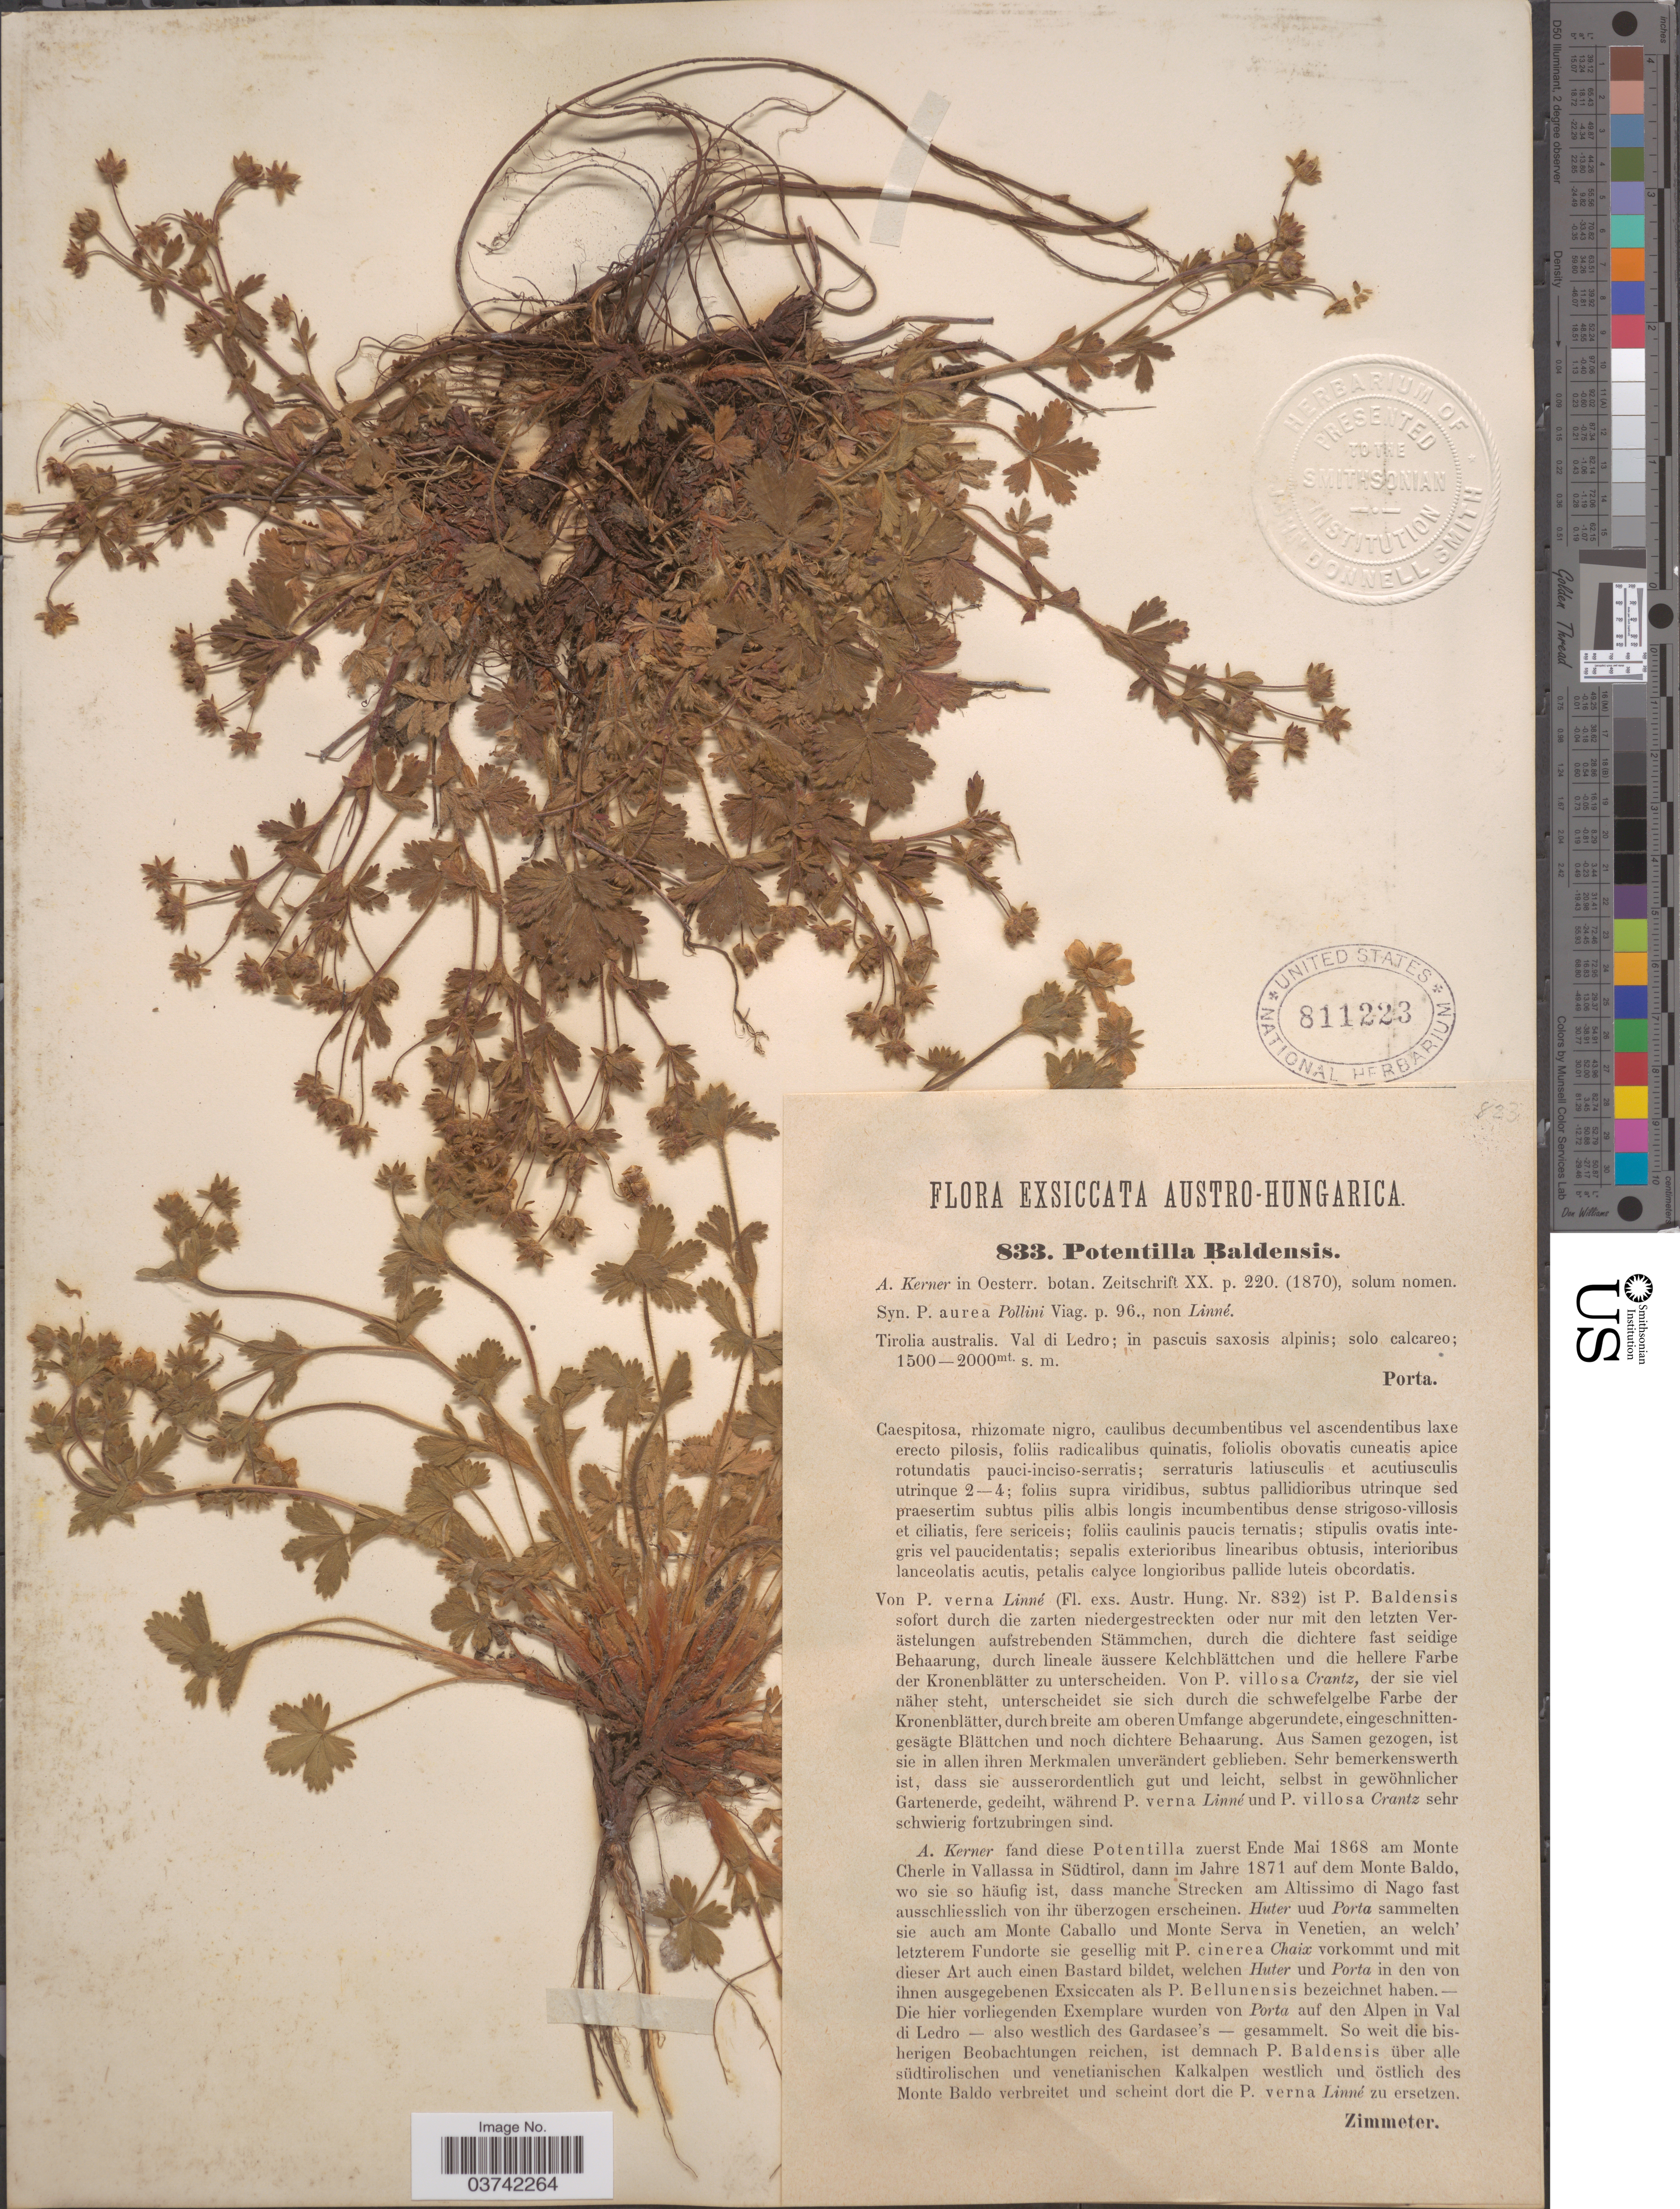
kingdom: Plantae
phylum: Tracheophyta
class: Magnoliopsida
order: Rosales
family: Rosaceae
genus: Potentilla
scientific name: Potentilla baldensis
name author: A. Kern.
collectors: -- Porta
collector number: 833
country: Italy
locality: Austro-Hungarica. Tirolia australis. Val di Ledro.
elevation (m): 1500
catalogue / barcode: US 811223